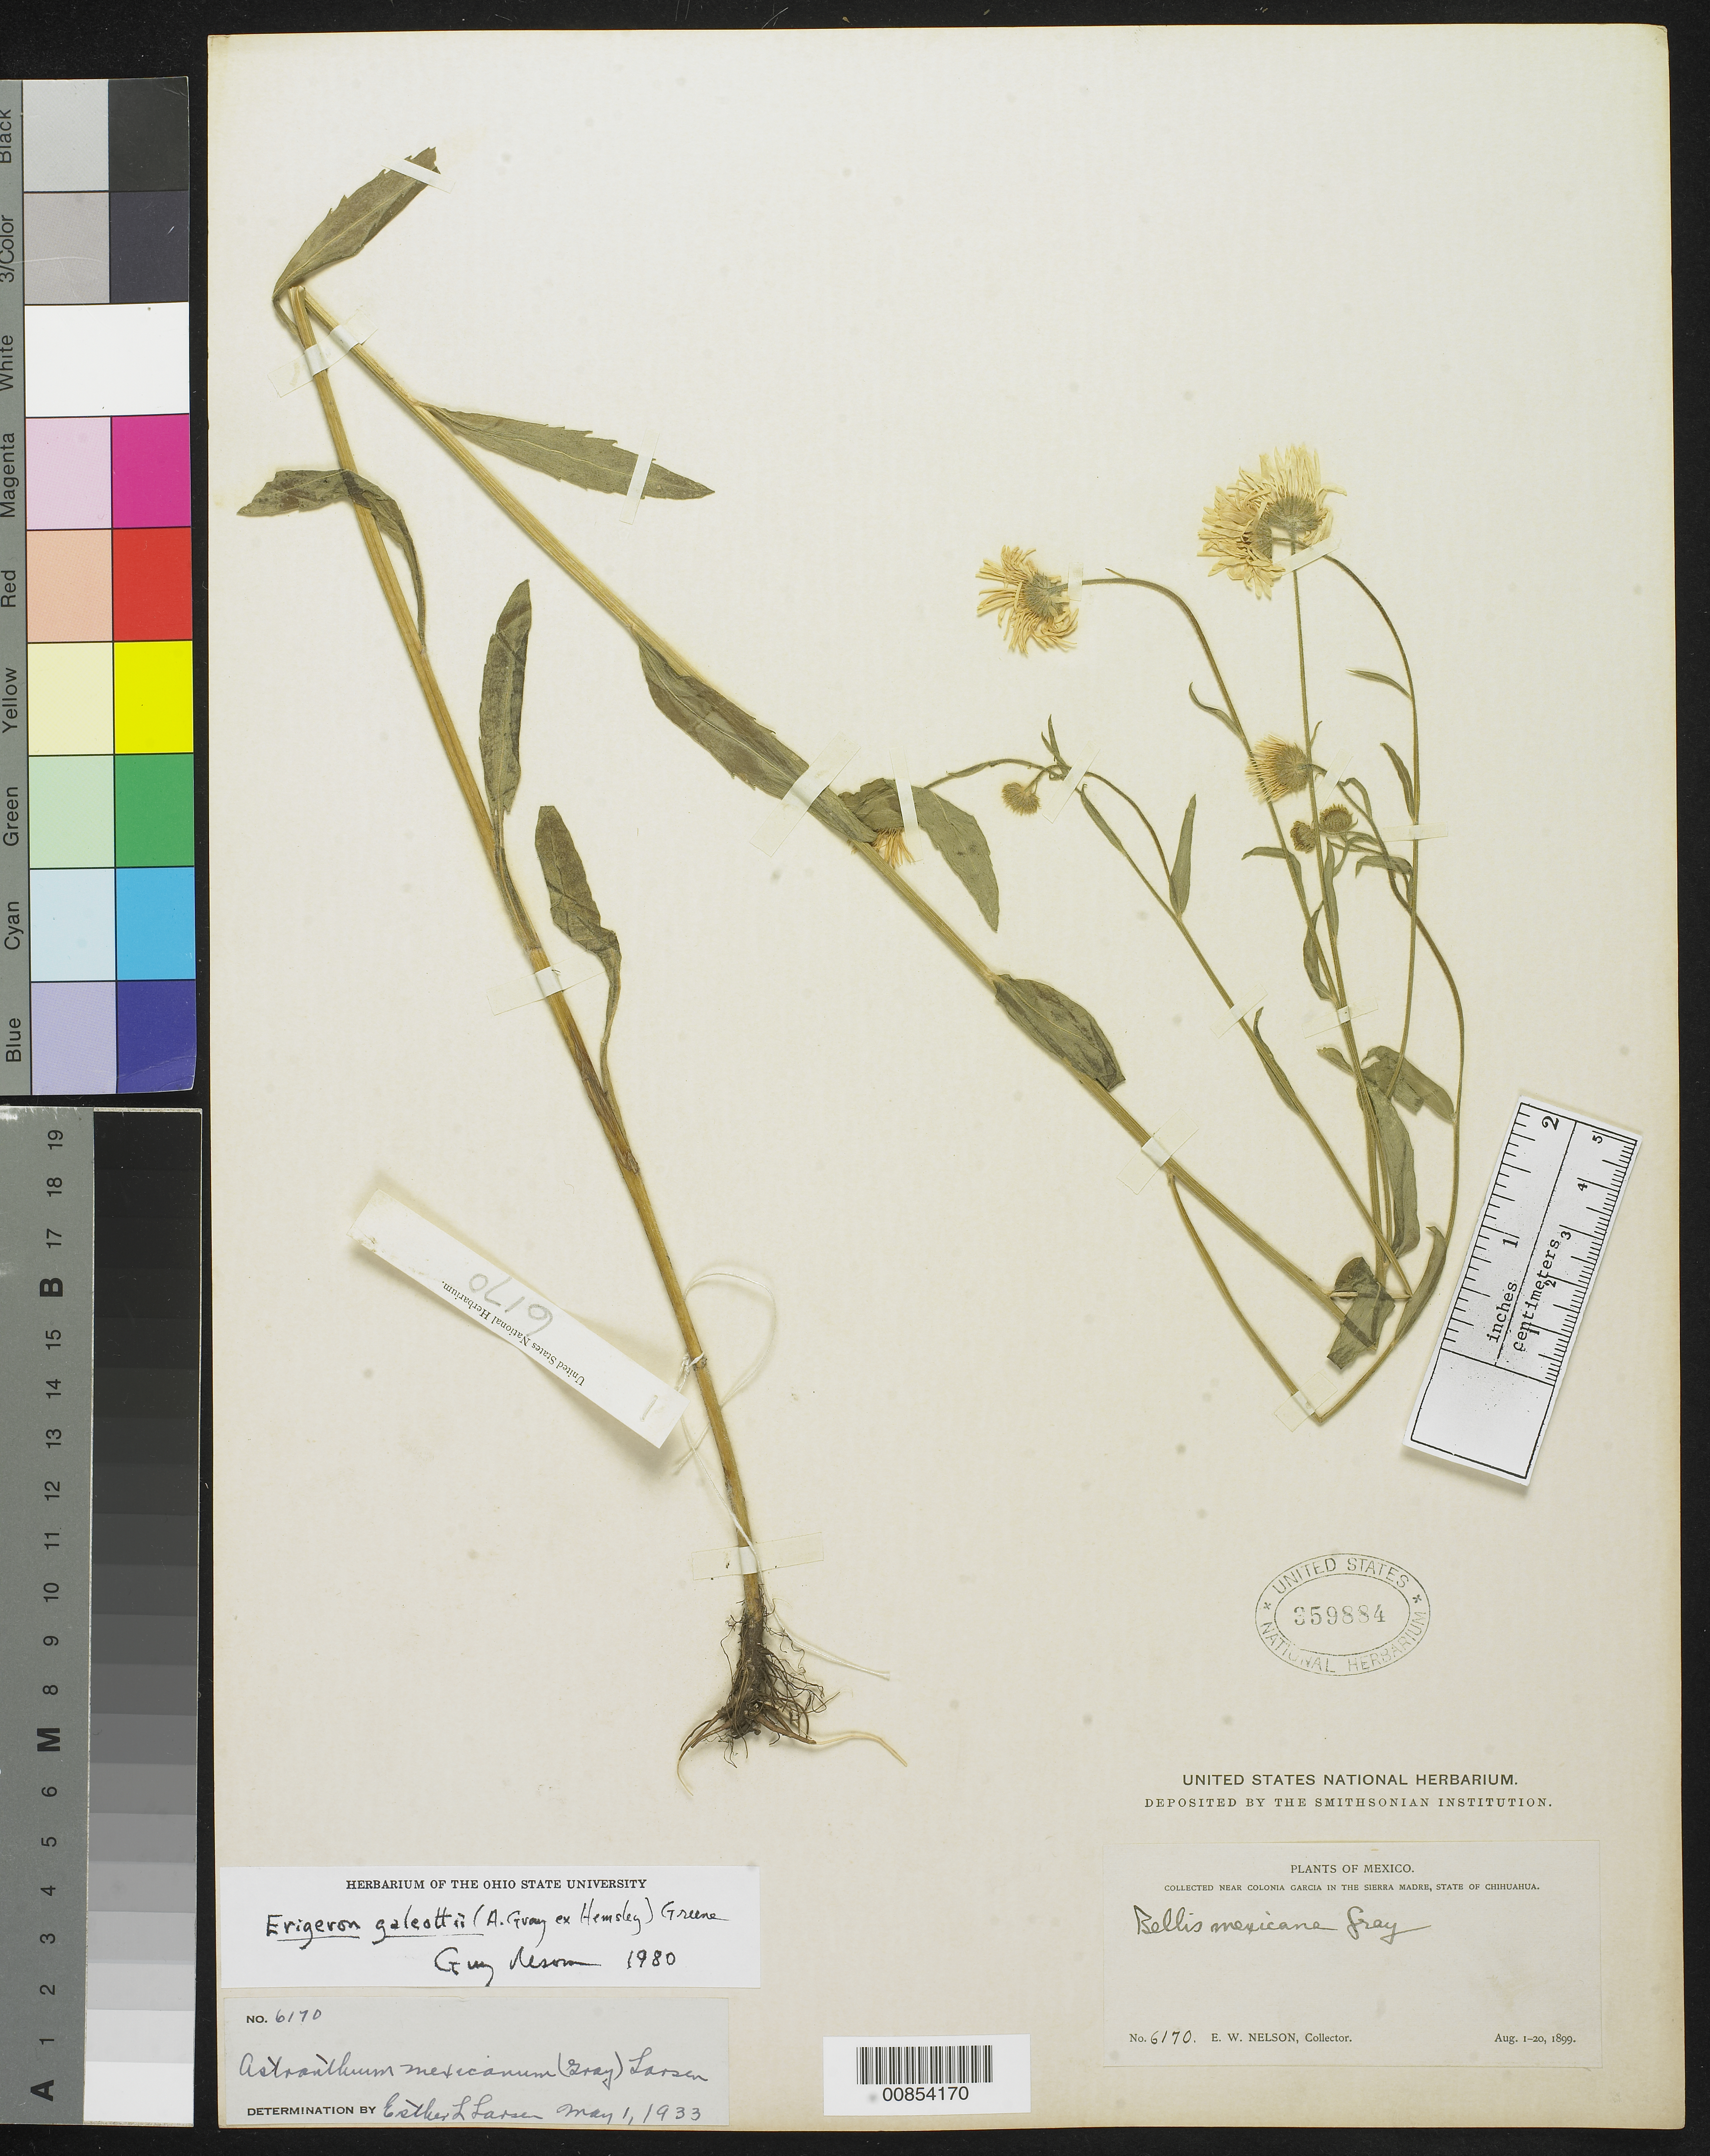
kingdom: Plantae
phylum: Tracheophyta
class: Magnoliopsida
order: Asterales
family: Asteraceae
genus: Erigeron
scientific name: Erigeron galeottii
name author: (A. Gray ex Hemsl.) Greene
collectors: E. W. Nelson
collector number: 6170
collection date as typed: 01 Aug 1899 to 20 Aug 1899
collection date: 1899-08-01/1899-08-20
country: Mexico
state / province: Chihuahua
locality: Near Colonia García in the Sierra Madre, Chihuahua.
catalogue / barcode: US 359884